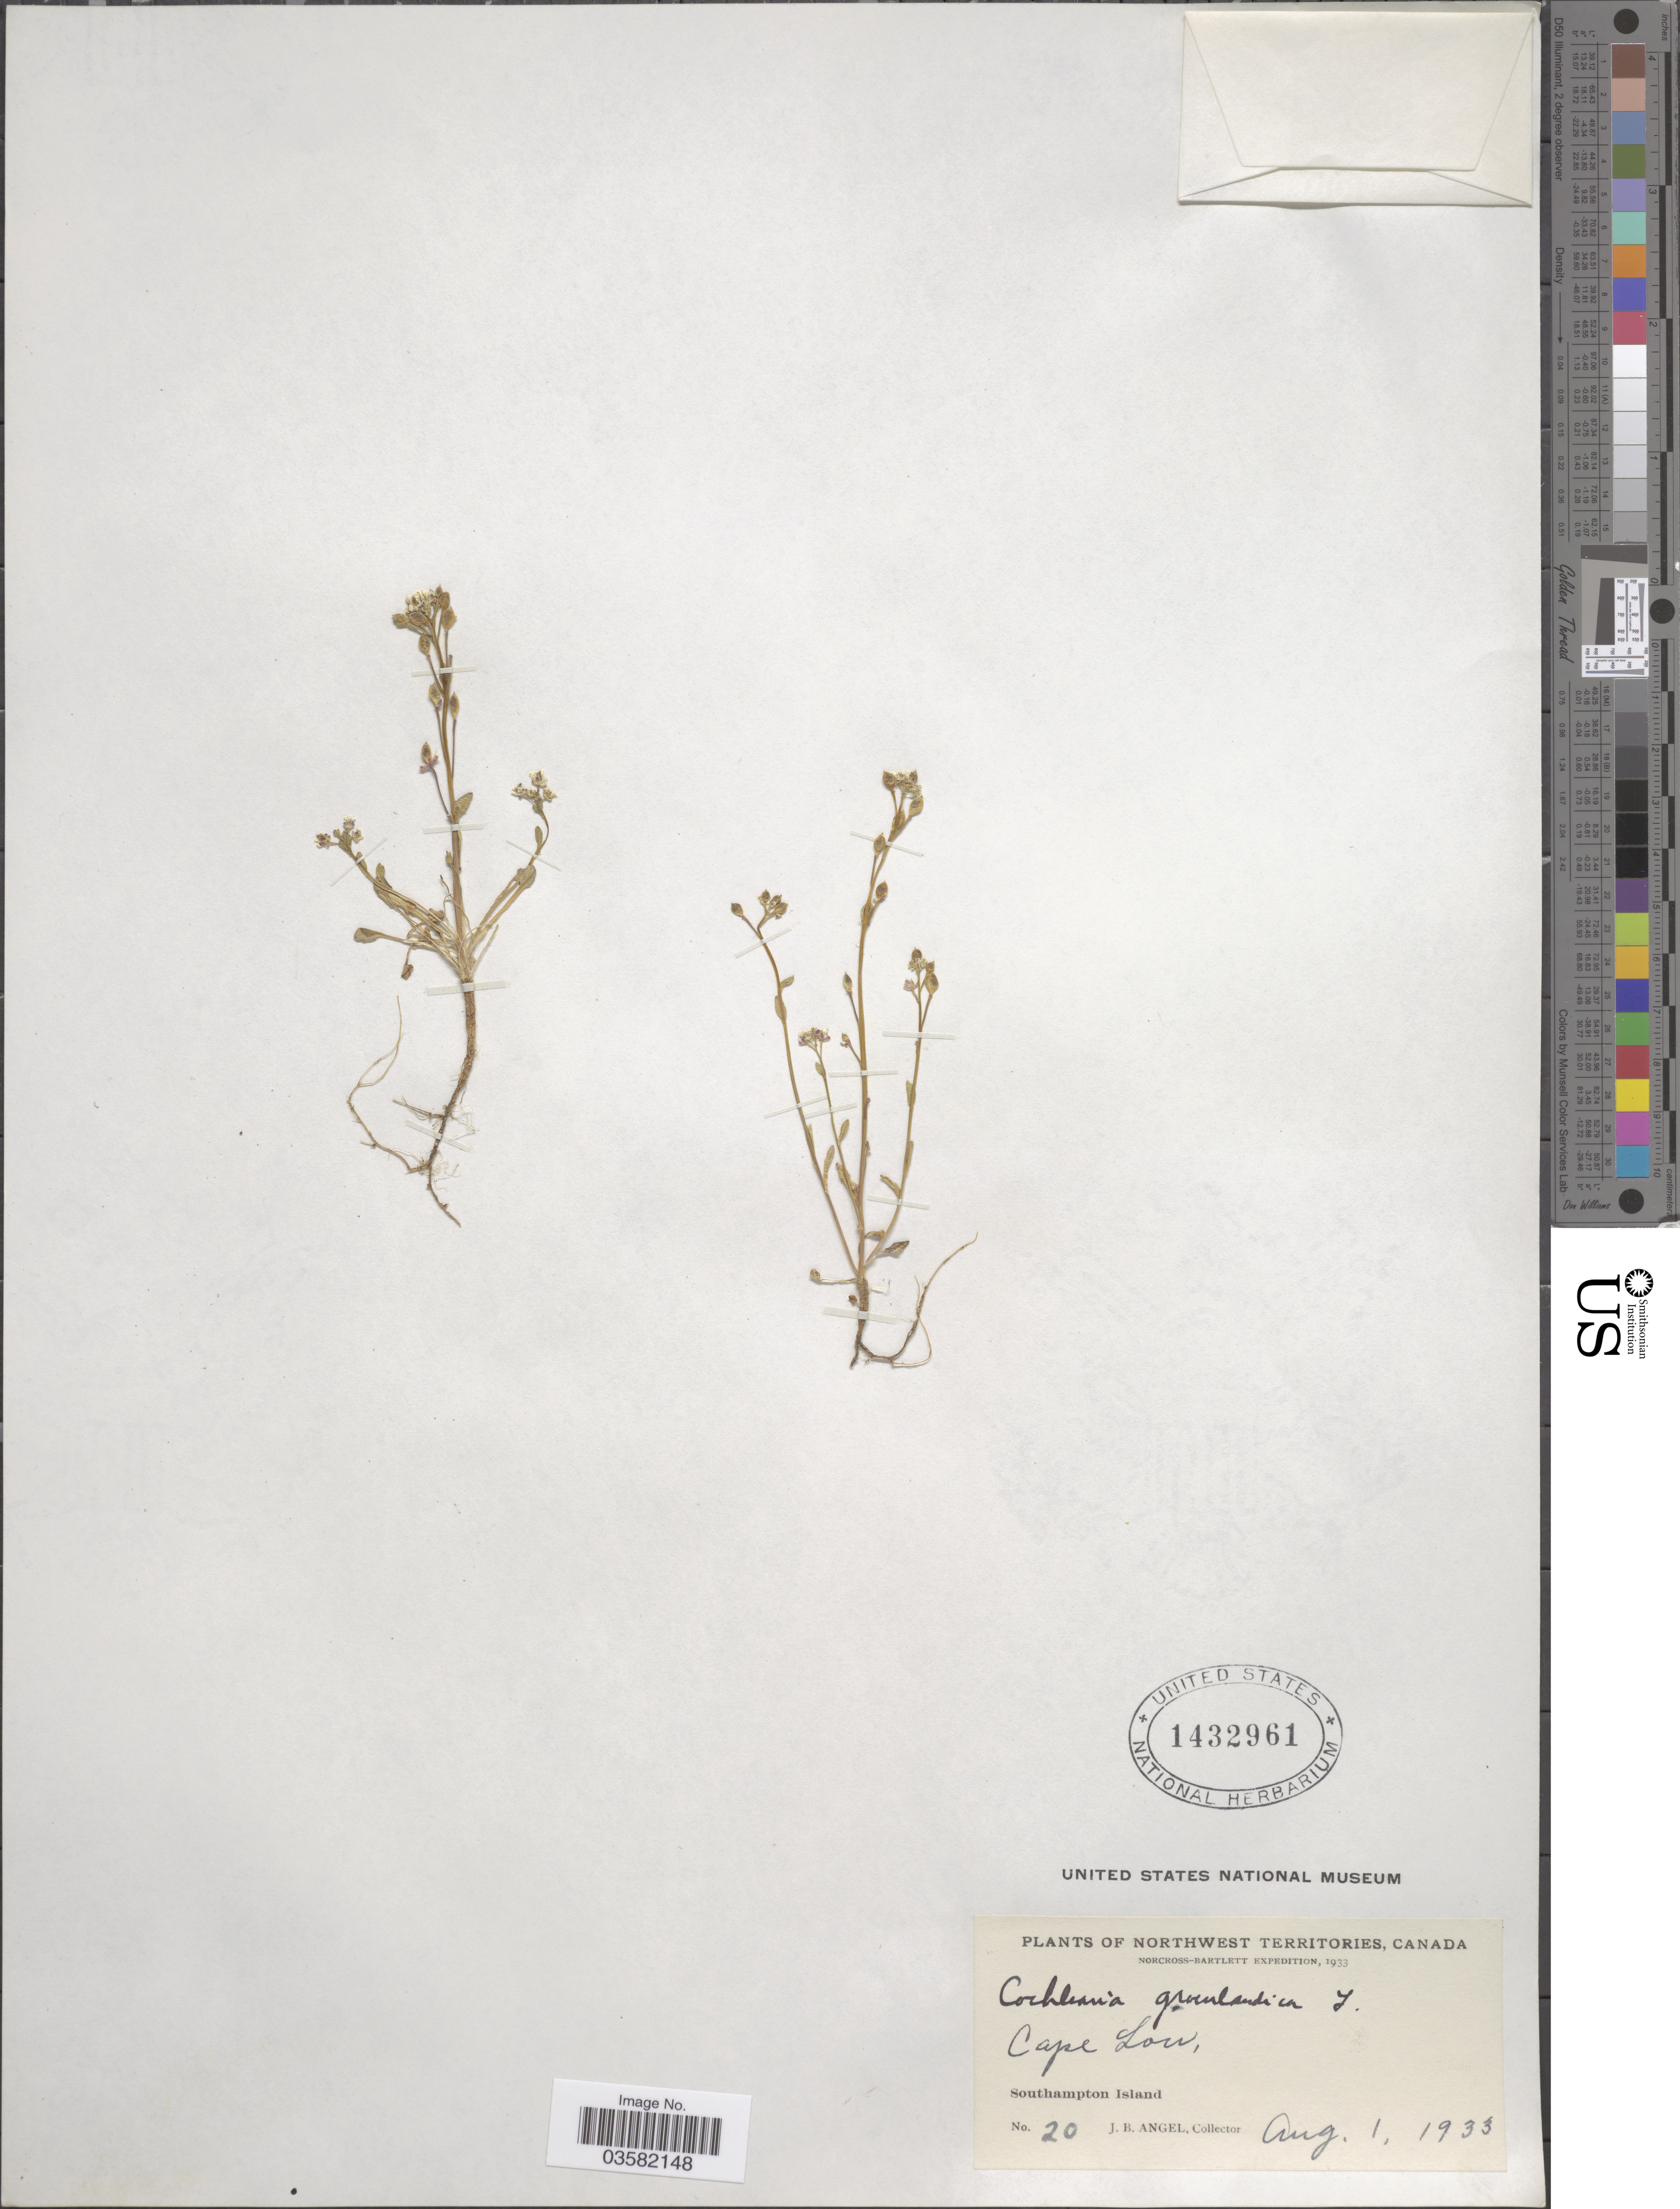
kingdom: Plantae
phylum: Tracheophyta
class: Magnoliopsida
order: Brassicales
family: Brassicaceae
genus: Cochlearia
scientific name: Cochlearia groenlandica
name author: L.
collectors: J. Angel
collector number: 20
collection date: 1933-08-01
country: Canada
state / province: Northwest Territories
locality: Cape Low, Southampton Island.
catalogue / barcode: US 1432961